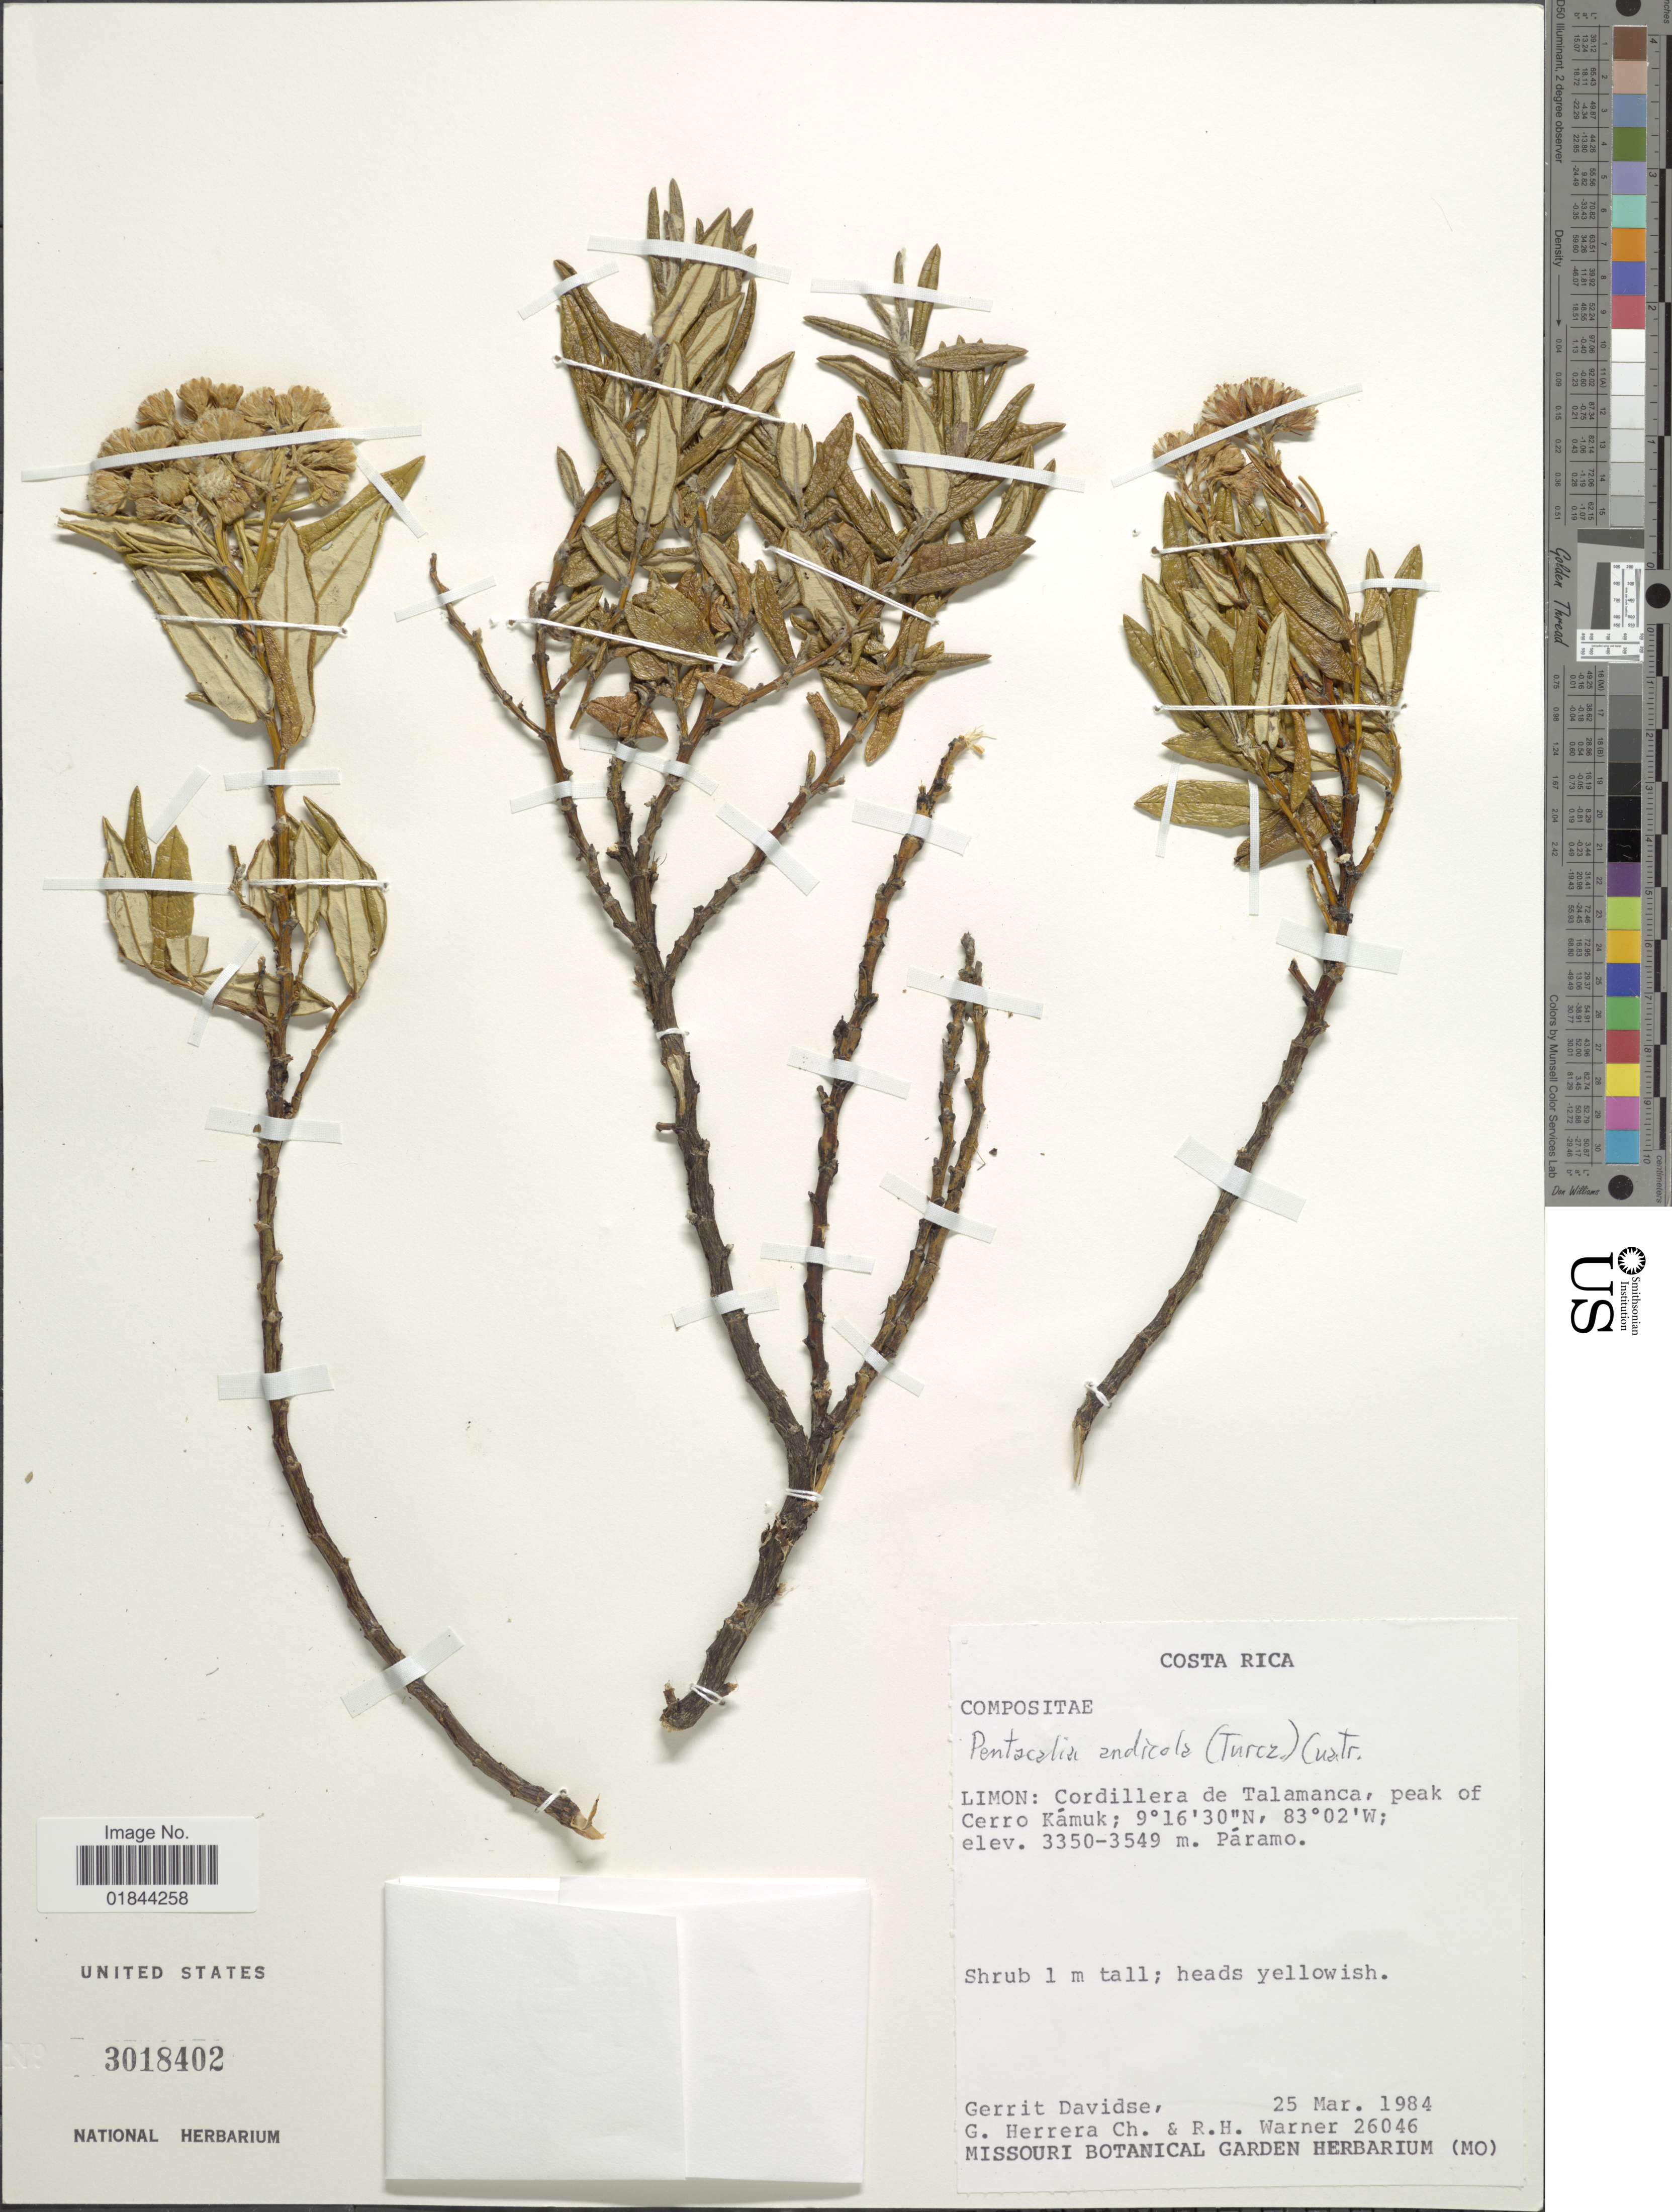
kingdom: Plantae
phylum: Tracheophyta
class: Magnoliopsida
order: Asterales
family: Asteraceae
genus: Pentacalia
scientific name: Pentacalia andicola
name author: (Turcz.) Cuatrec.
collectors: G. Davidse, G. Herrera Ch. & R. H. Warner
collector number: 26046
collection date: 1984-03-25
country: Costa Rica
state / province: Limón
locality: Cordillera de Talamanca, peak of Cerro Kamuk. Paramo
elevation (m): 3350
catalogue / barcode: US 3018402